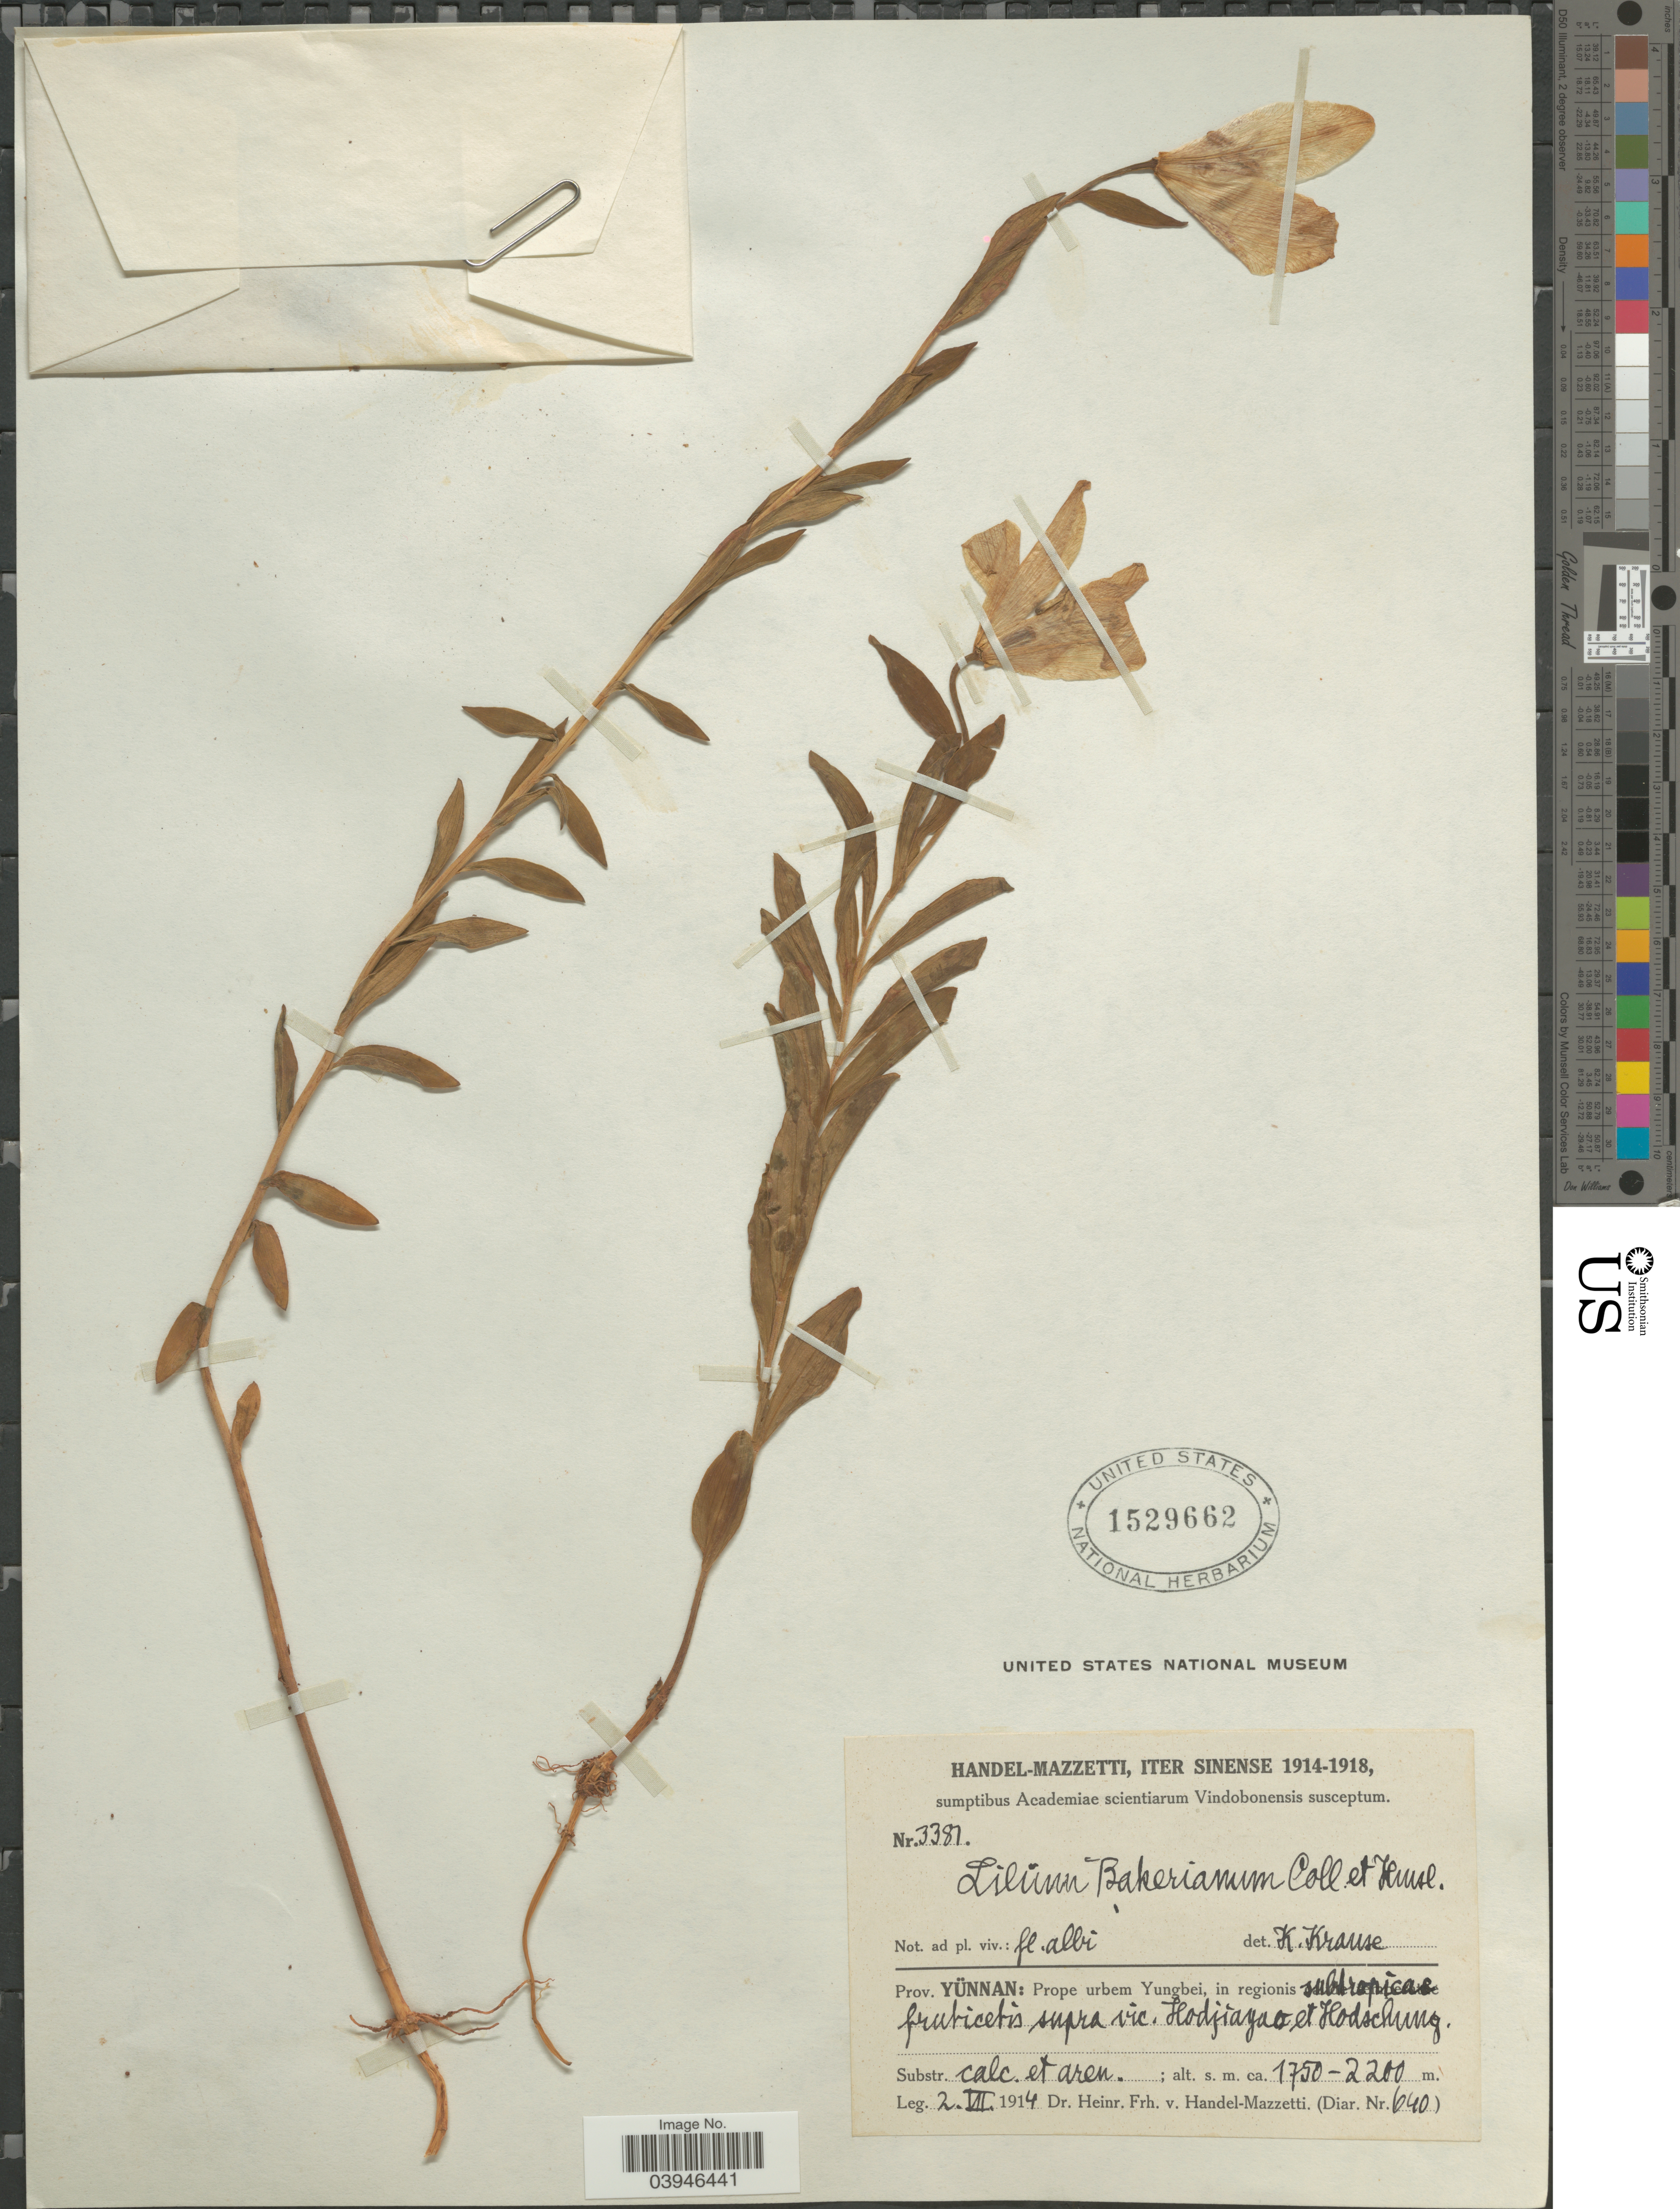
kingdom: Plantae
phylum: Tracheophyta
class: Liliopsida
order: Liliales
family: Liliaceae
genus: Lilium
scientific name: Lilium bakerianum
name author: Collett & Hemsl.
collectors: H. Handel-Mazzetti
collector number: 3381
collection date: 1914-07-02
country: China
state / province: Yunnan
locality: Iter Sinense. Prov. Yünnan: Prope urbem Yungbei, in regionis subtropicae fruticetis supra vic. Hodjiayao et Hodschung.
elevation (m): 1750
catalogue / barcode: US 1529662